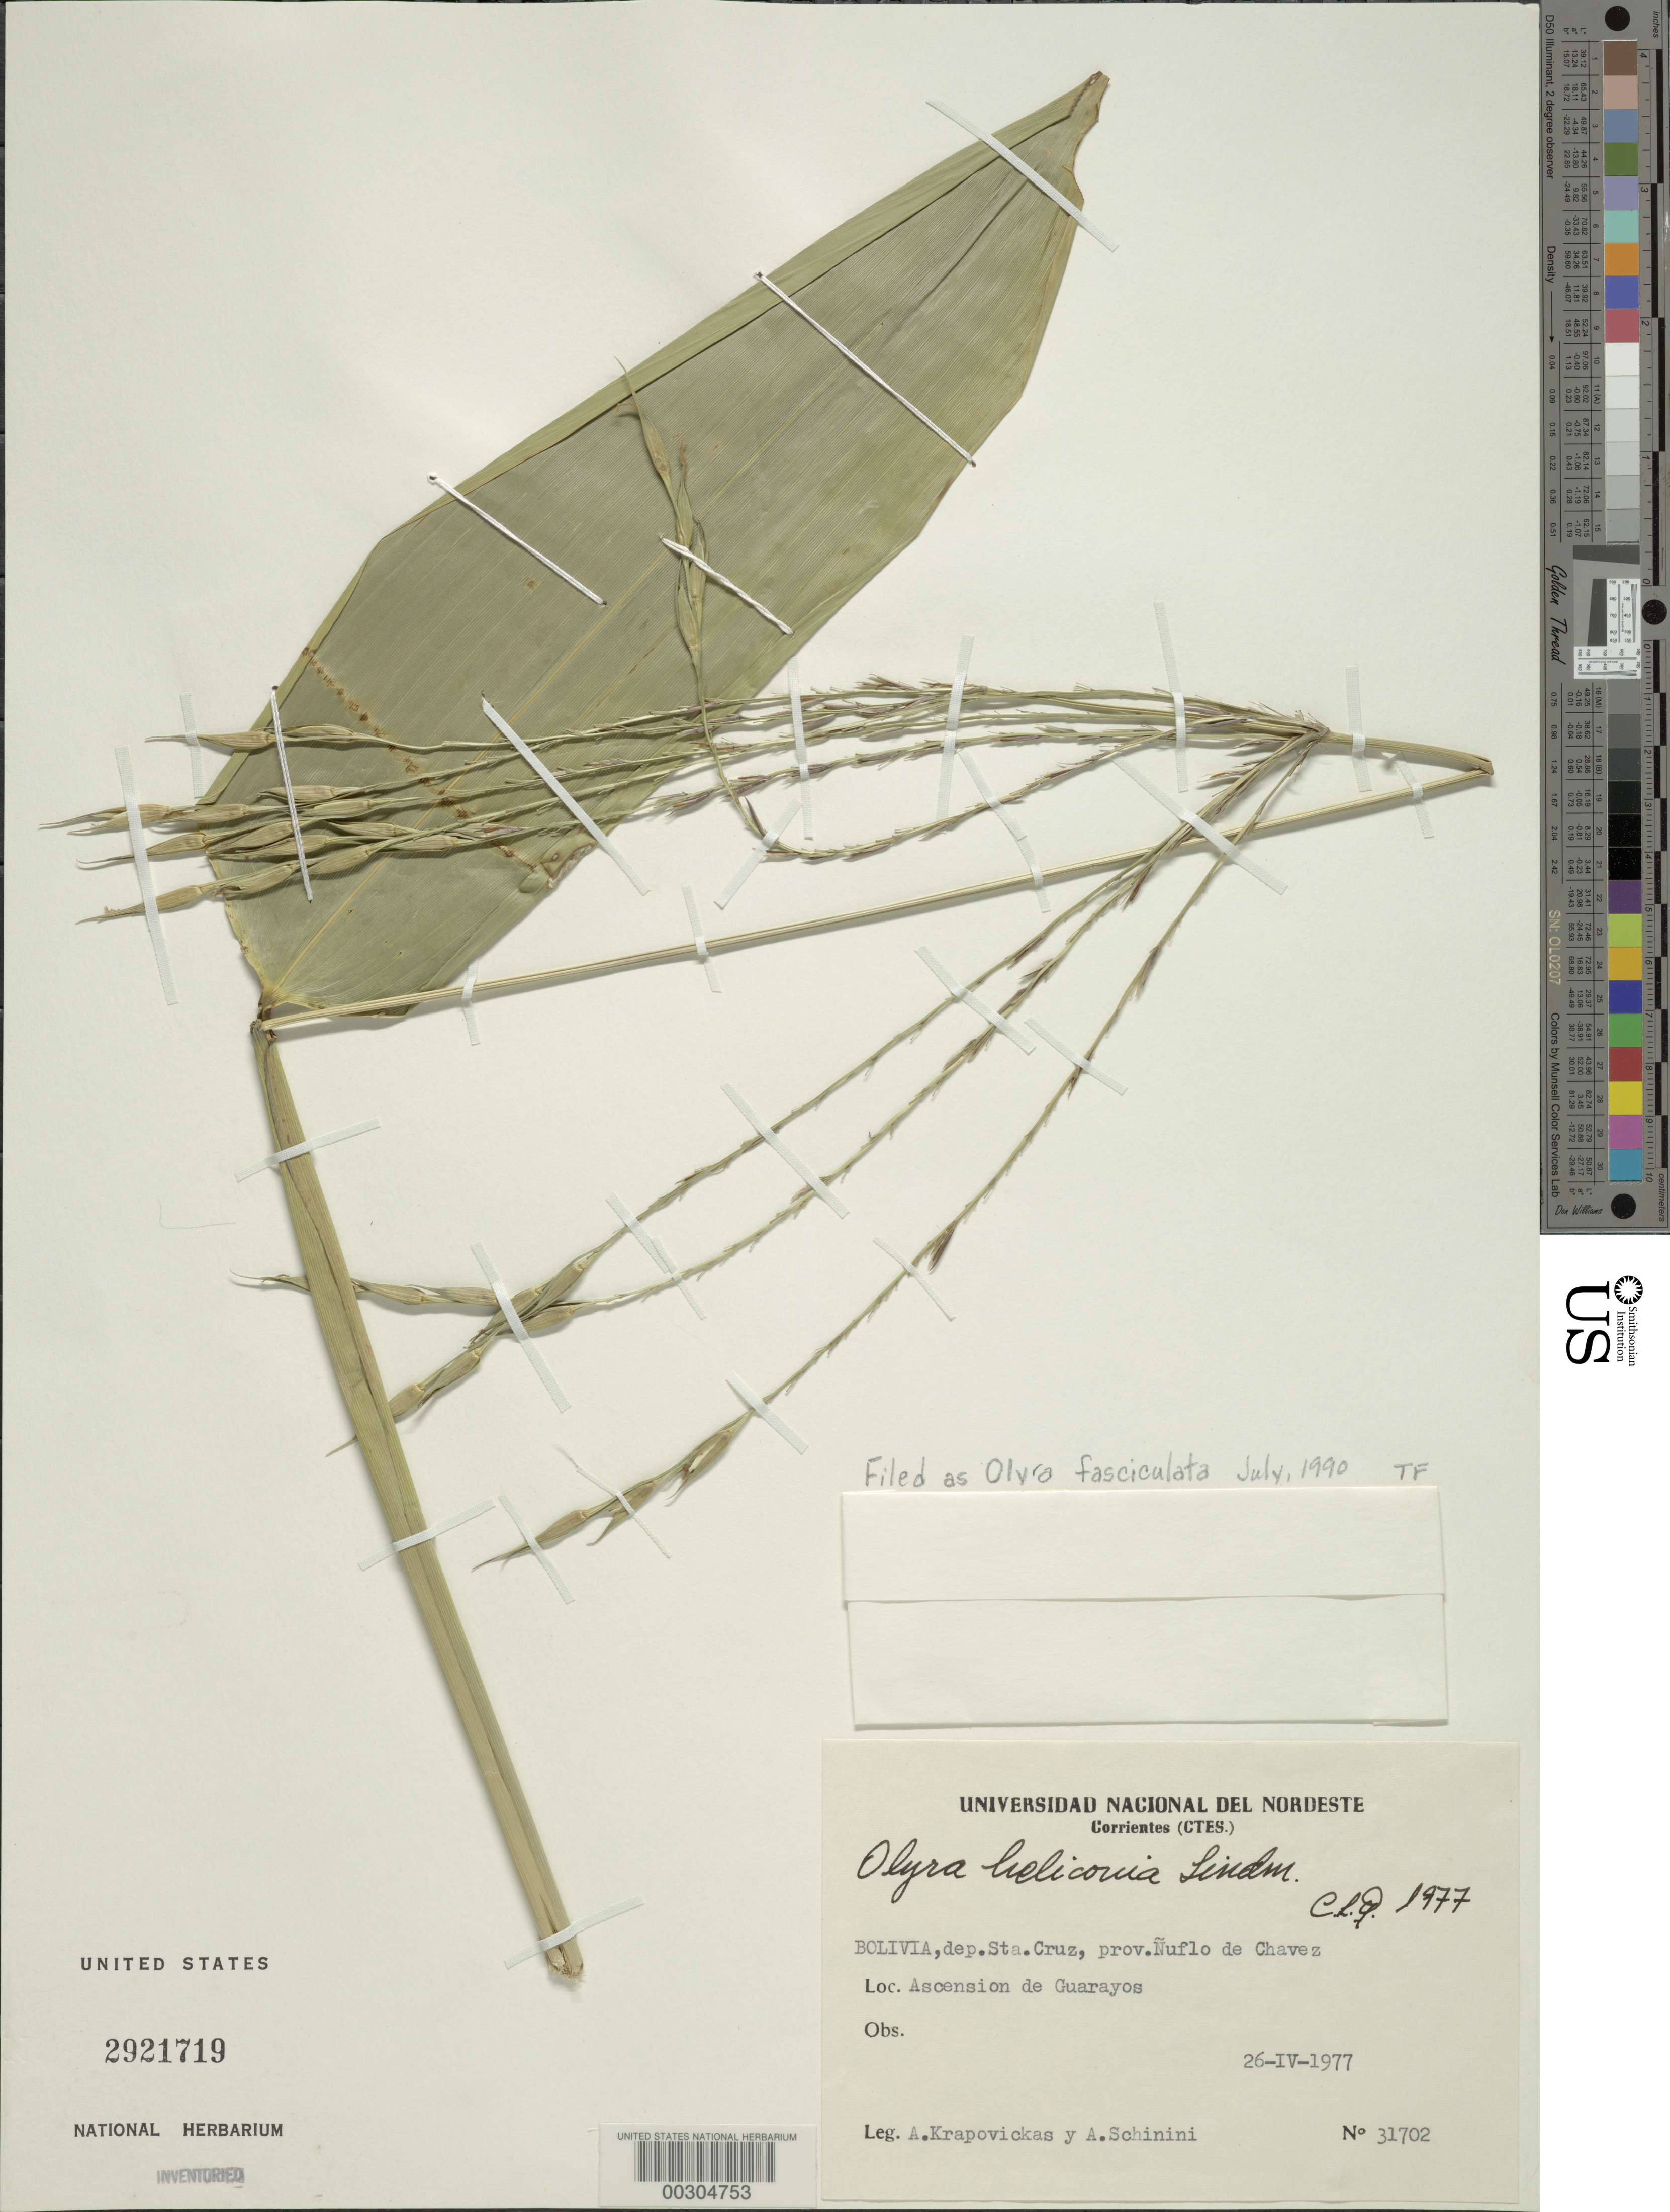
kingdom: Plantae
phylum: Tracheophyta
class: Liliopsida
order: Poales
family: Poaceae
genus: Olyra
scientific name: Olyra fasciculata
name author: Trin.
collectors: A. Krapovickas & A. Schinini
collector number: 31702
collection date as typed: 26 Sep 1977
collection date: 1977-09-26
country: Bolivia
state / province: Santa Cruz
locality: Ascension de Guarayos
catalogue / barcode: US 2921719